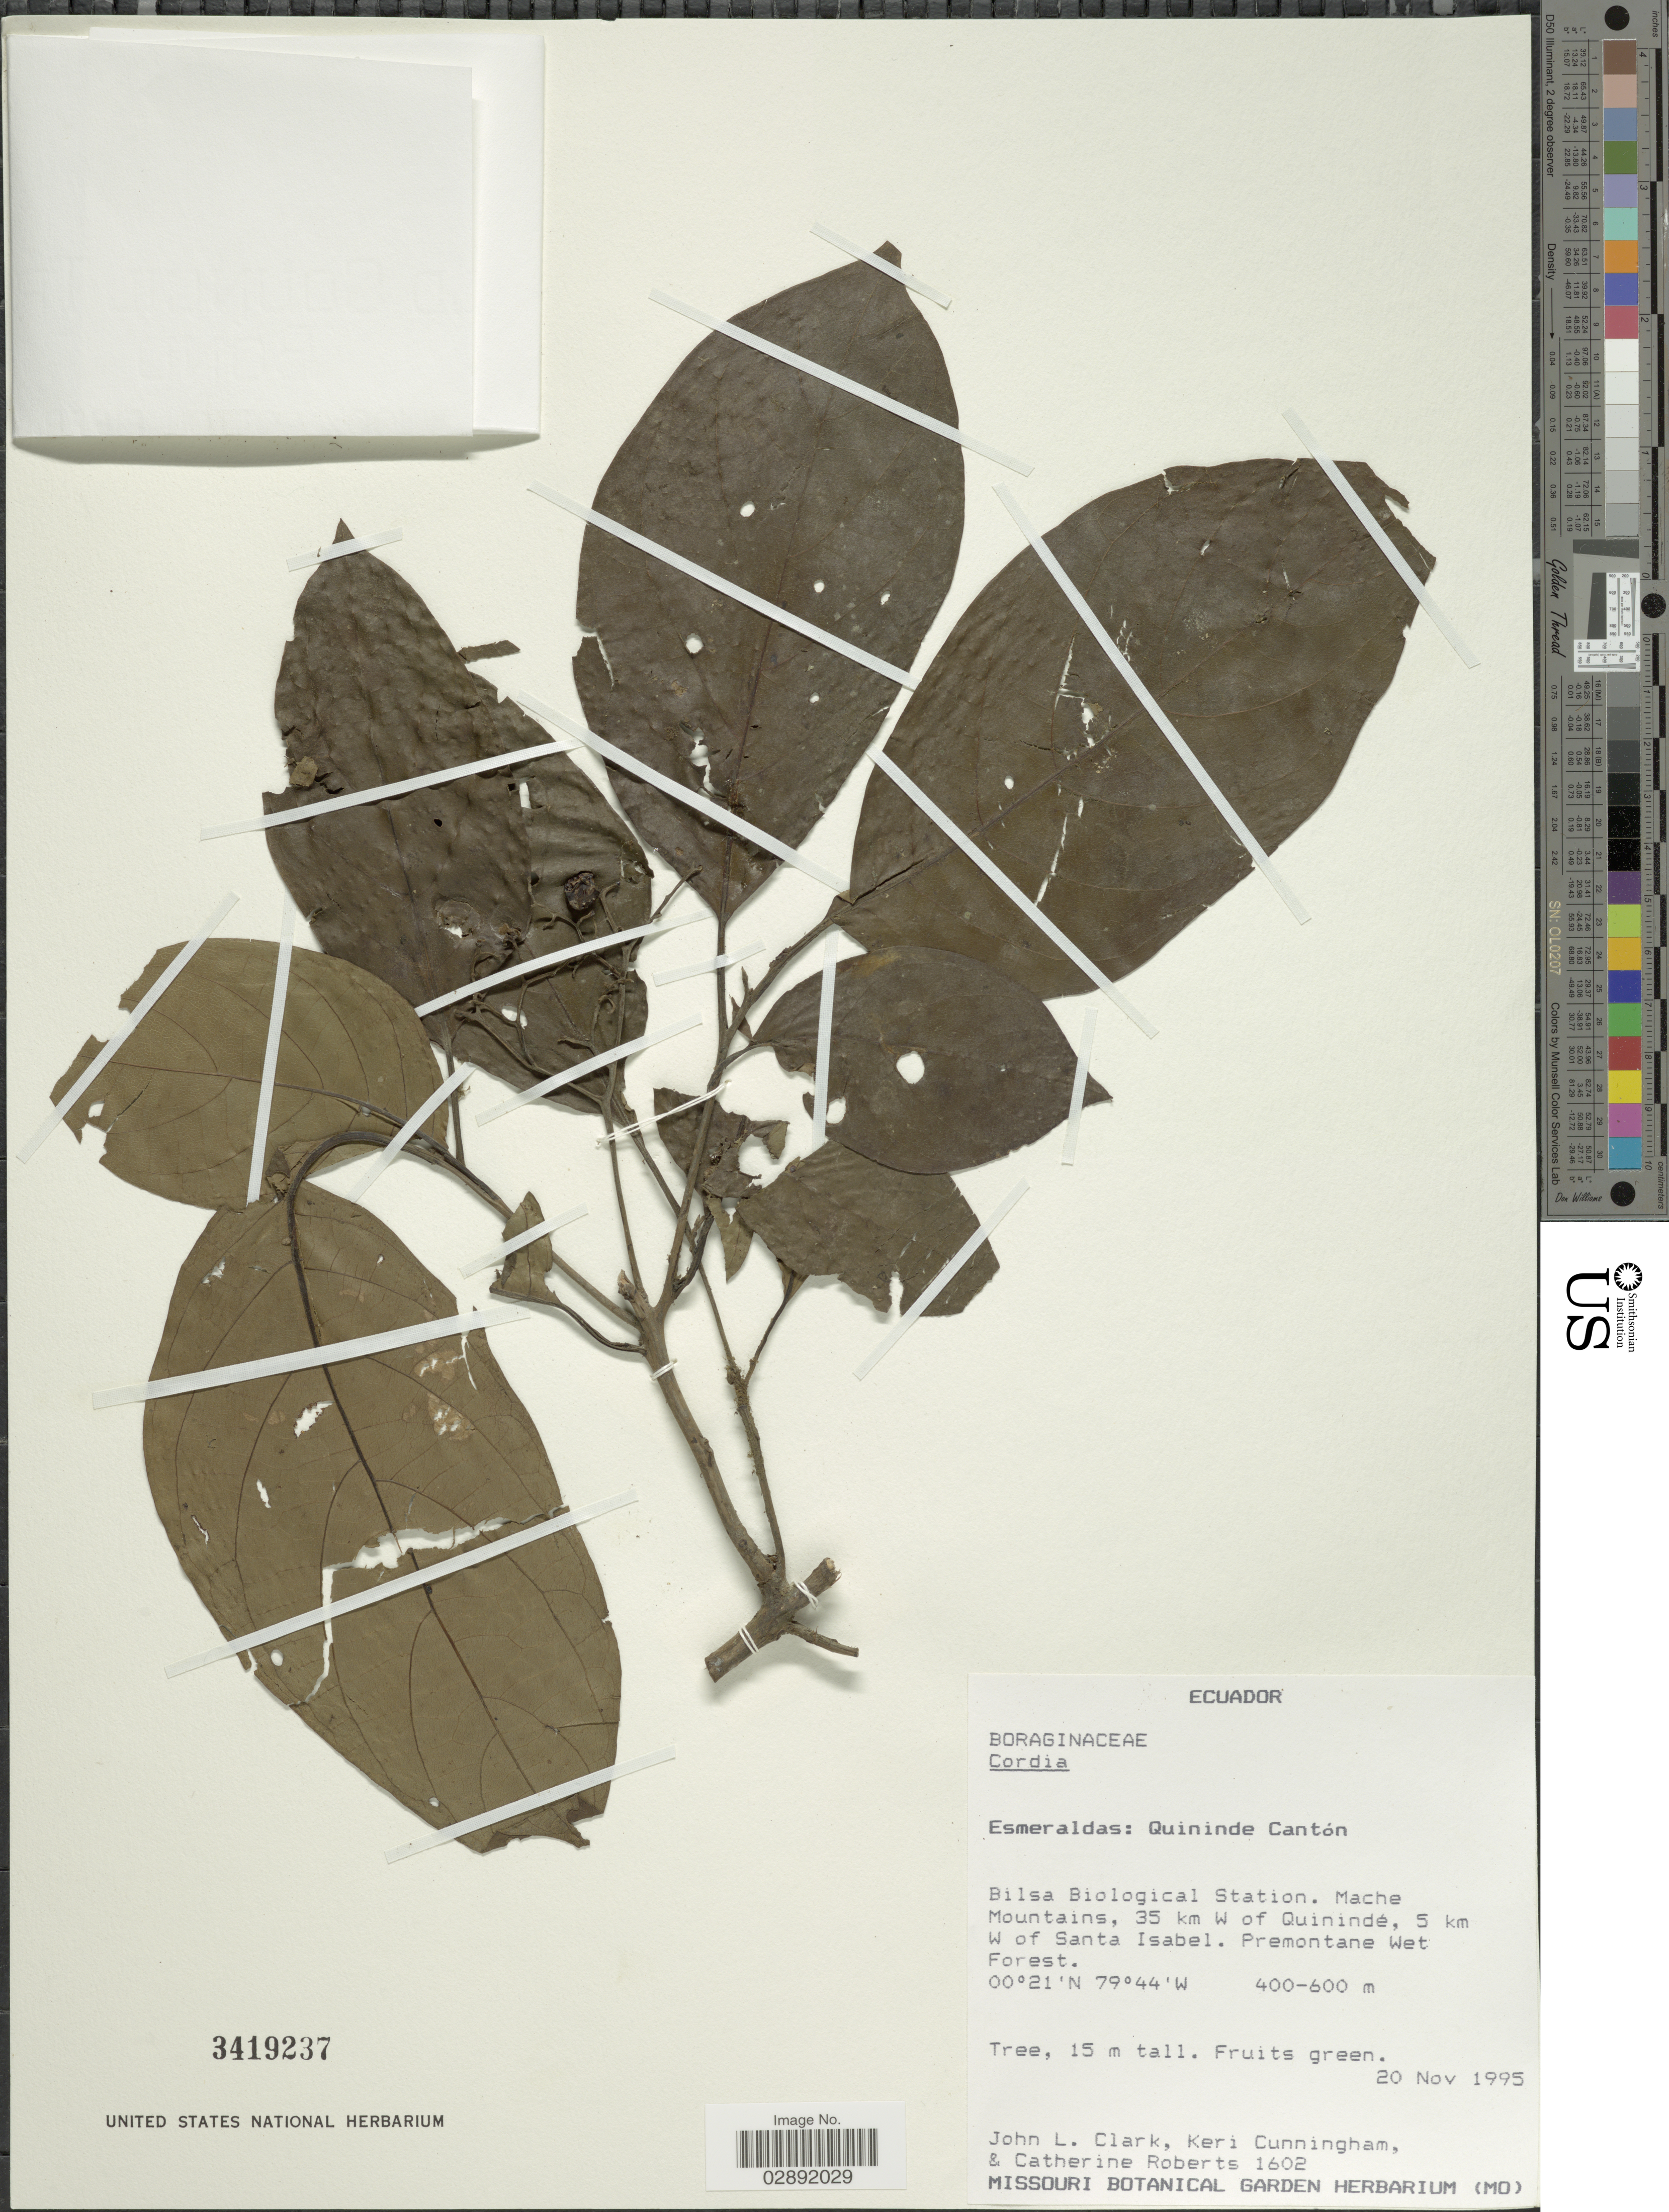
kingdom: Plantae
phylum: Tracheophyta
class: Magnoliopsida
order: Boraginales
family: Cordiaceae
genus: Cordia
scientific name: Cordia sp.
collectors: J. L. Clark, K. Cunningham & C. Roberts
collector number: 1602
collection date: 1995-11-20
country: Ecuador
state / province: Esmeraldas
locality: Quininde Cantón, Bilsa Biological Station. Mache Mountains, 35 KM W of Quinindé, 5 KM W of Santa Isabel.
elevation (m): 400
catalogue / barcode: US 3419237